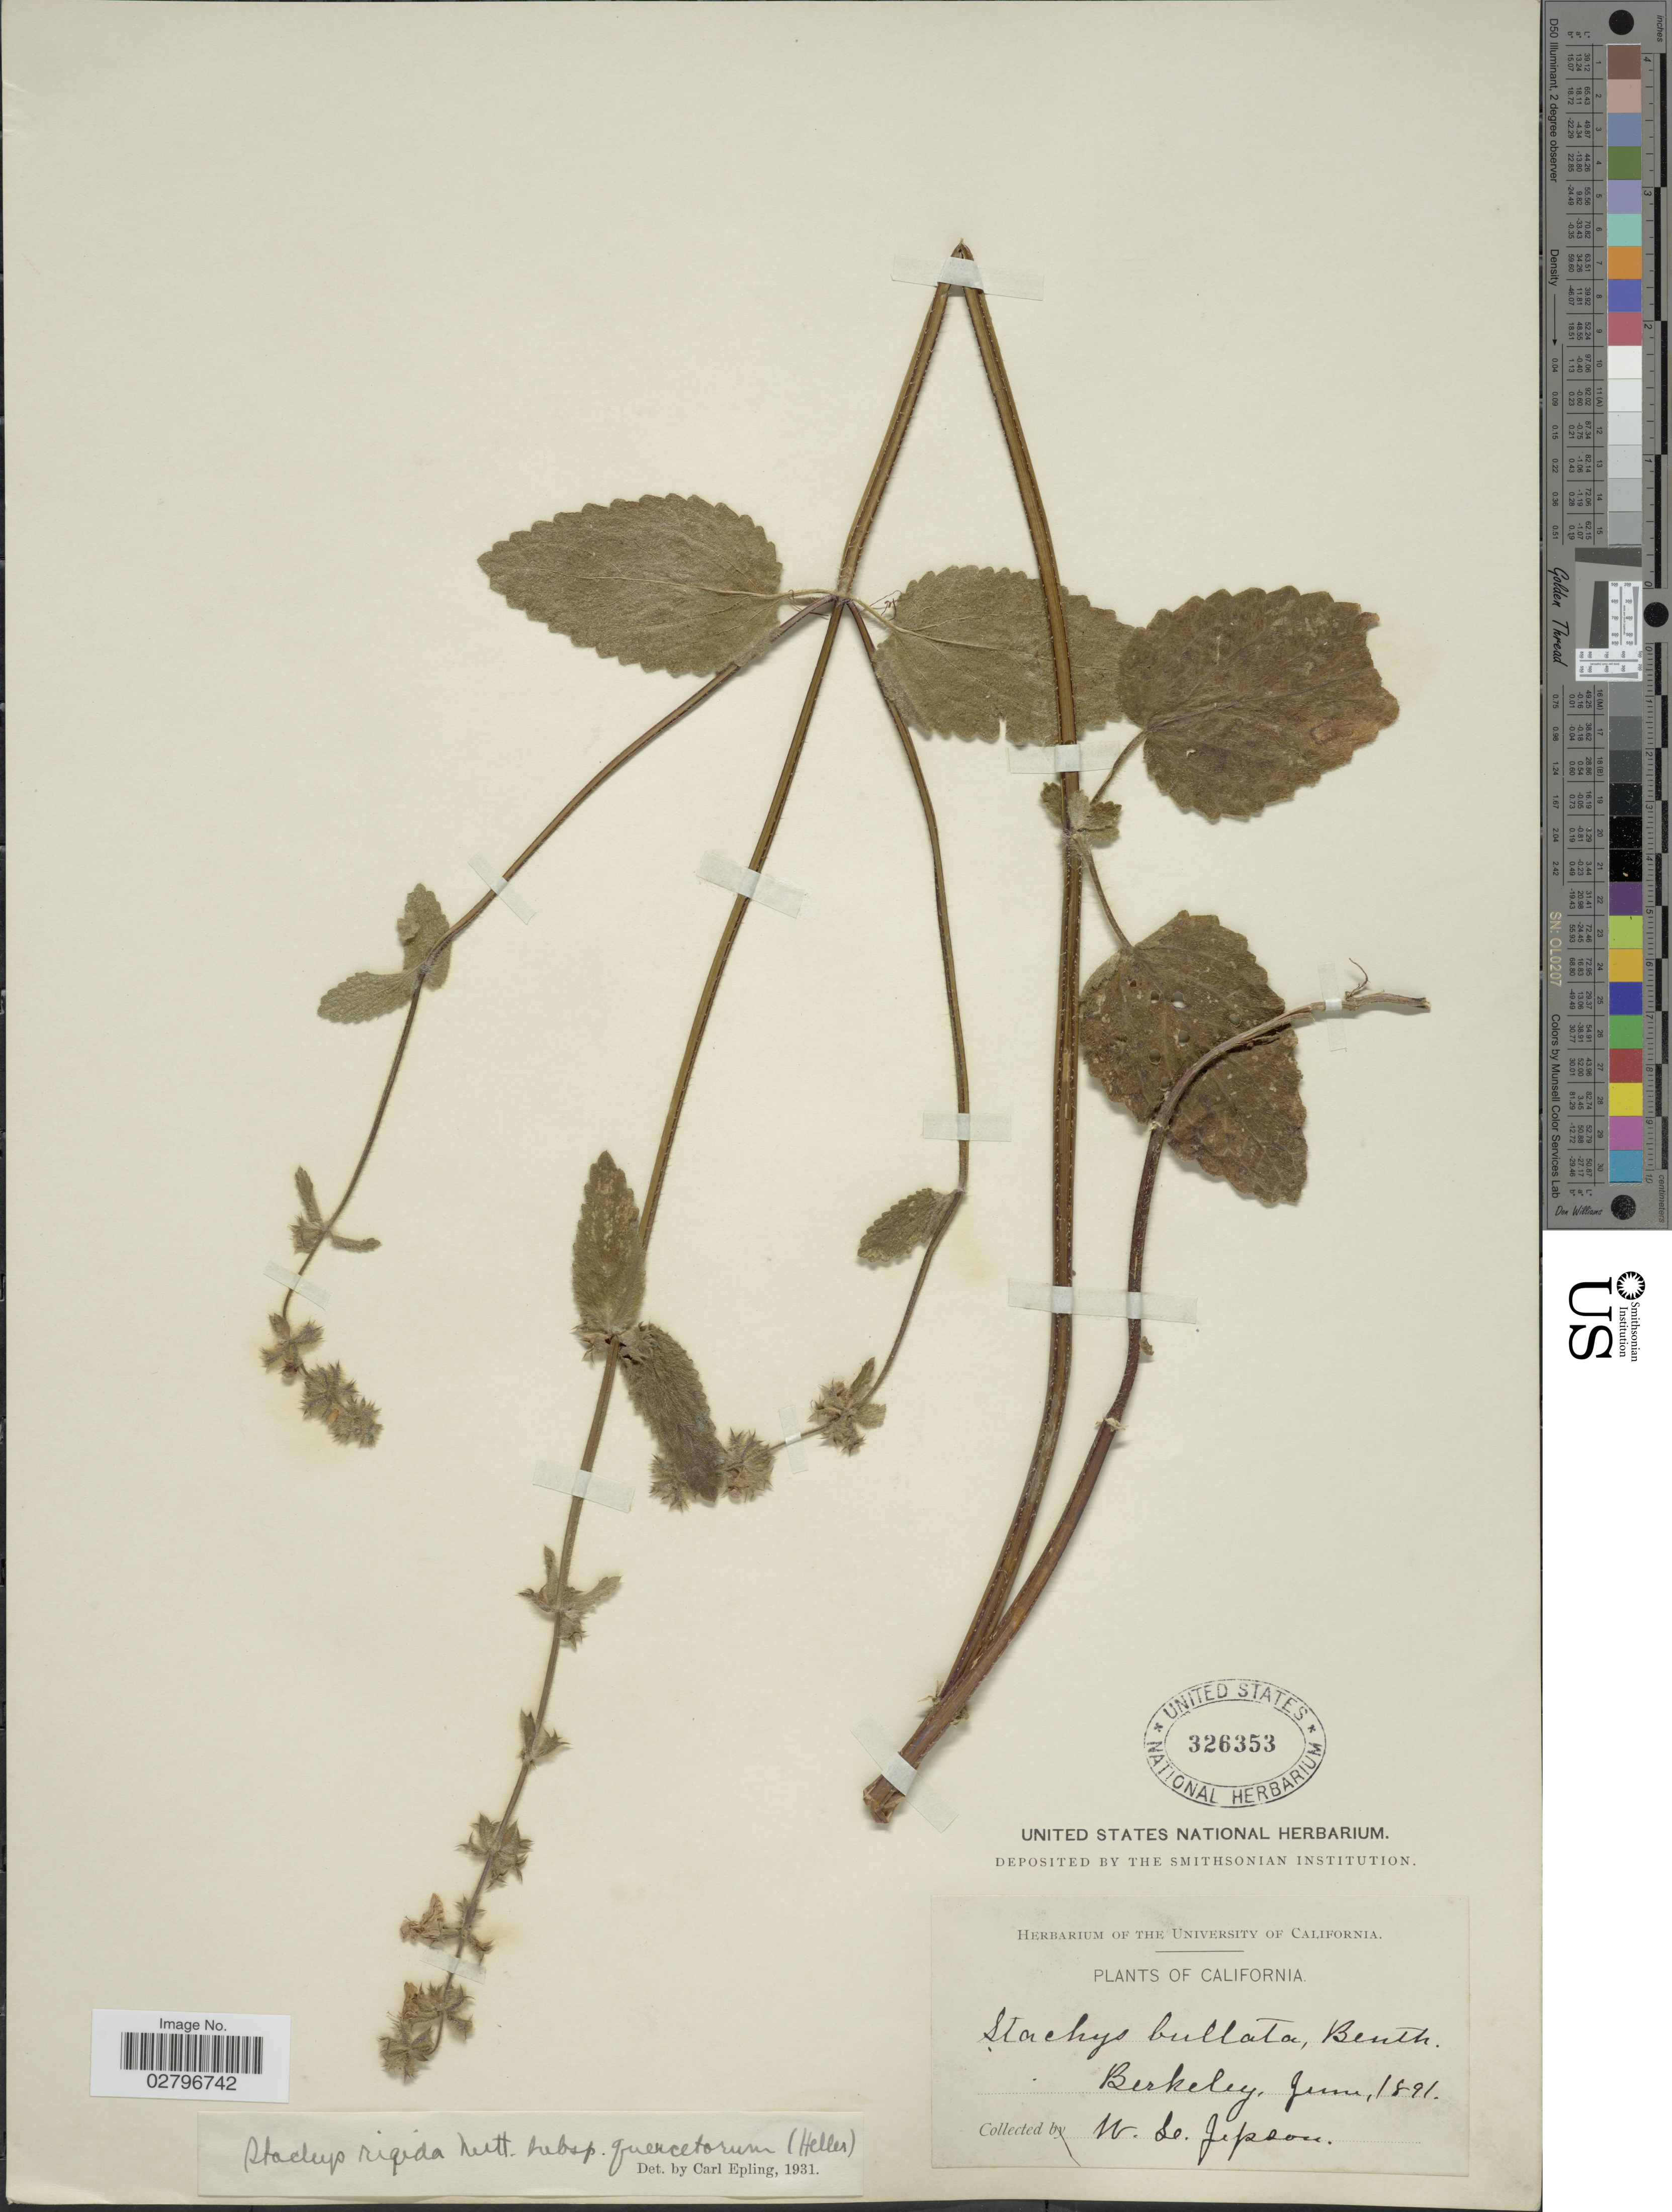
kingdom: Plantae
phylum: Tracheophyta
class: Magnoliopsida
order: Lamiales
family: Lamiaceae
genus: Stachys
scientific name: Stachys rigida subsp. quercetorum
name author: (A. Heller) Epling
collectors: W. L. Jepson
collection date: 1891-06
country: United States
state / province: California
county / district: Alameda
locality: Berkeley.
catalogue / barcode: US 326353